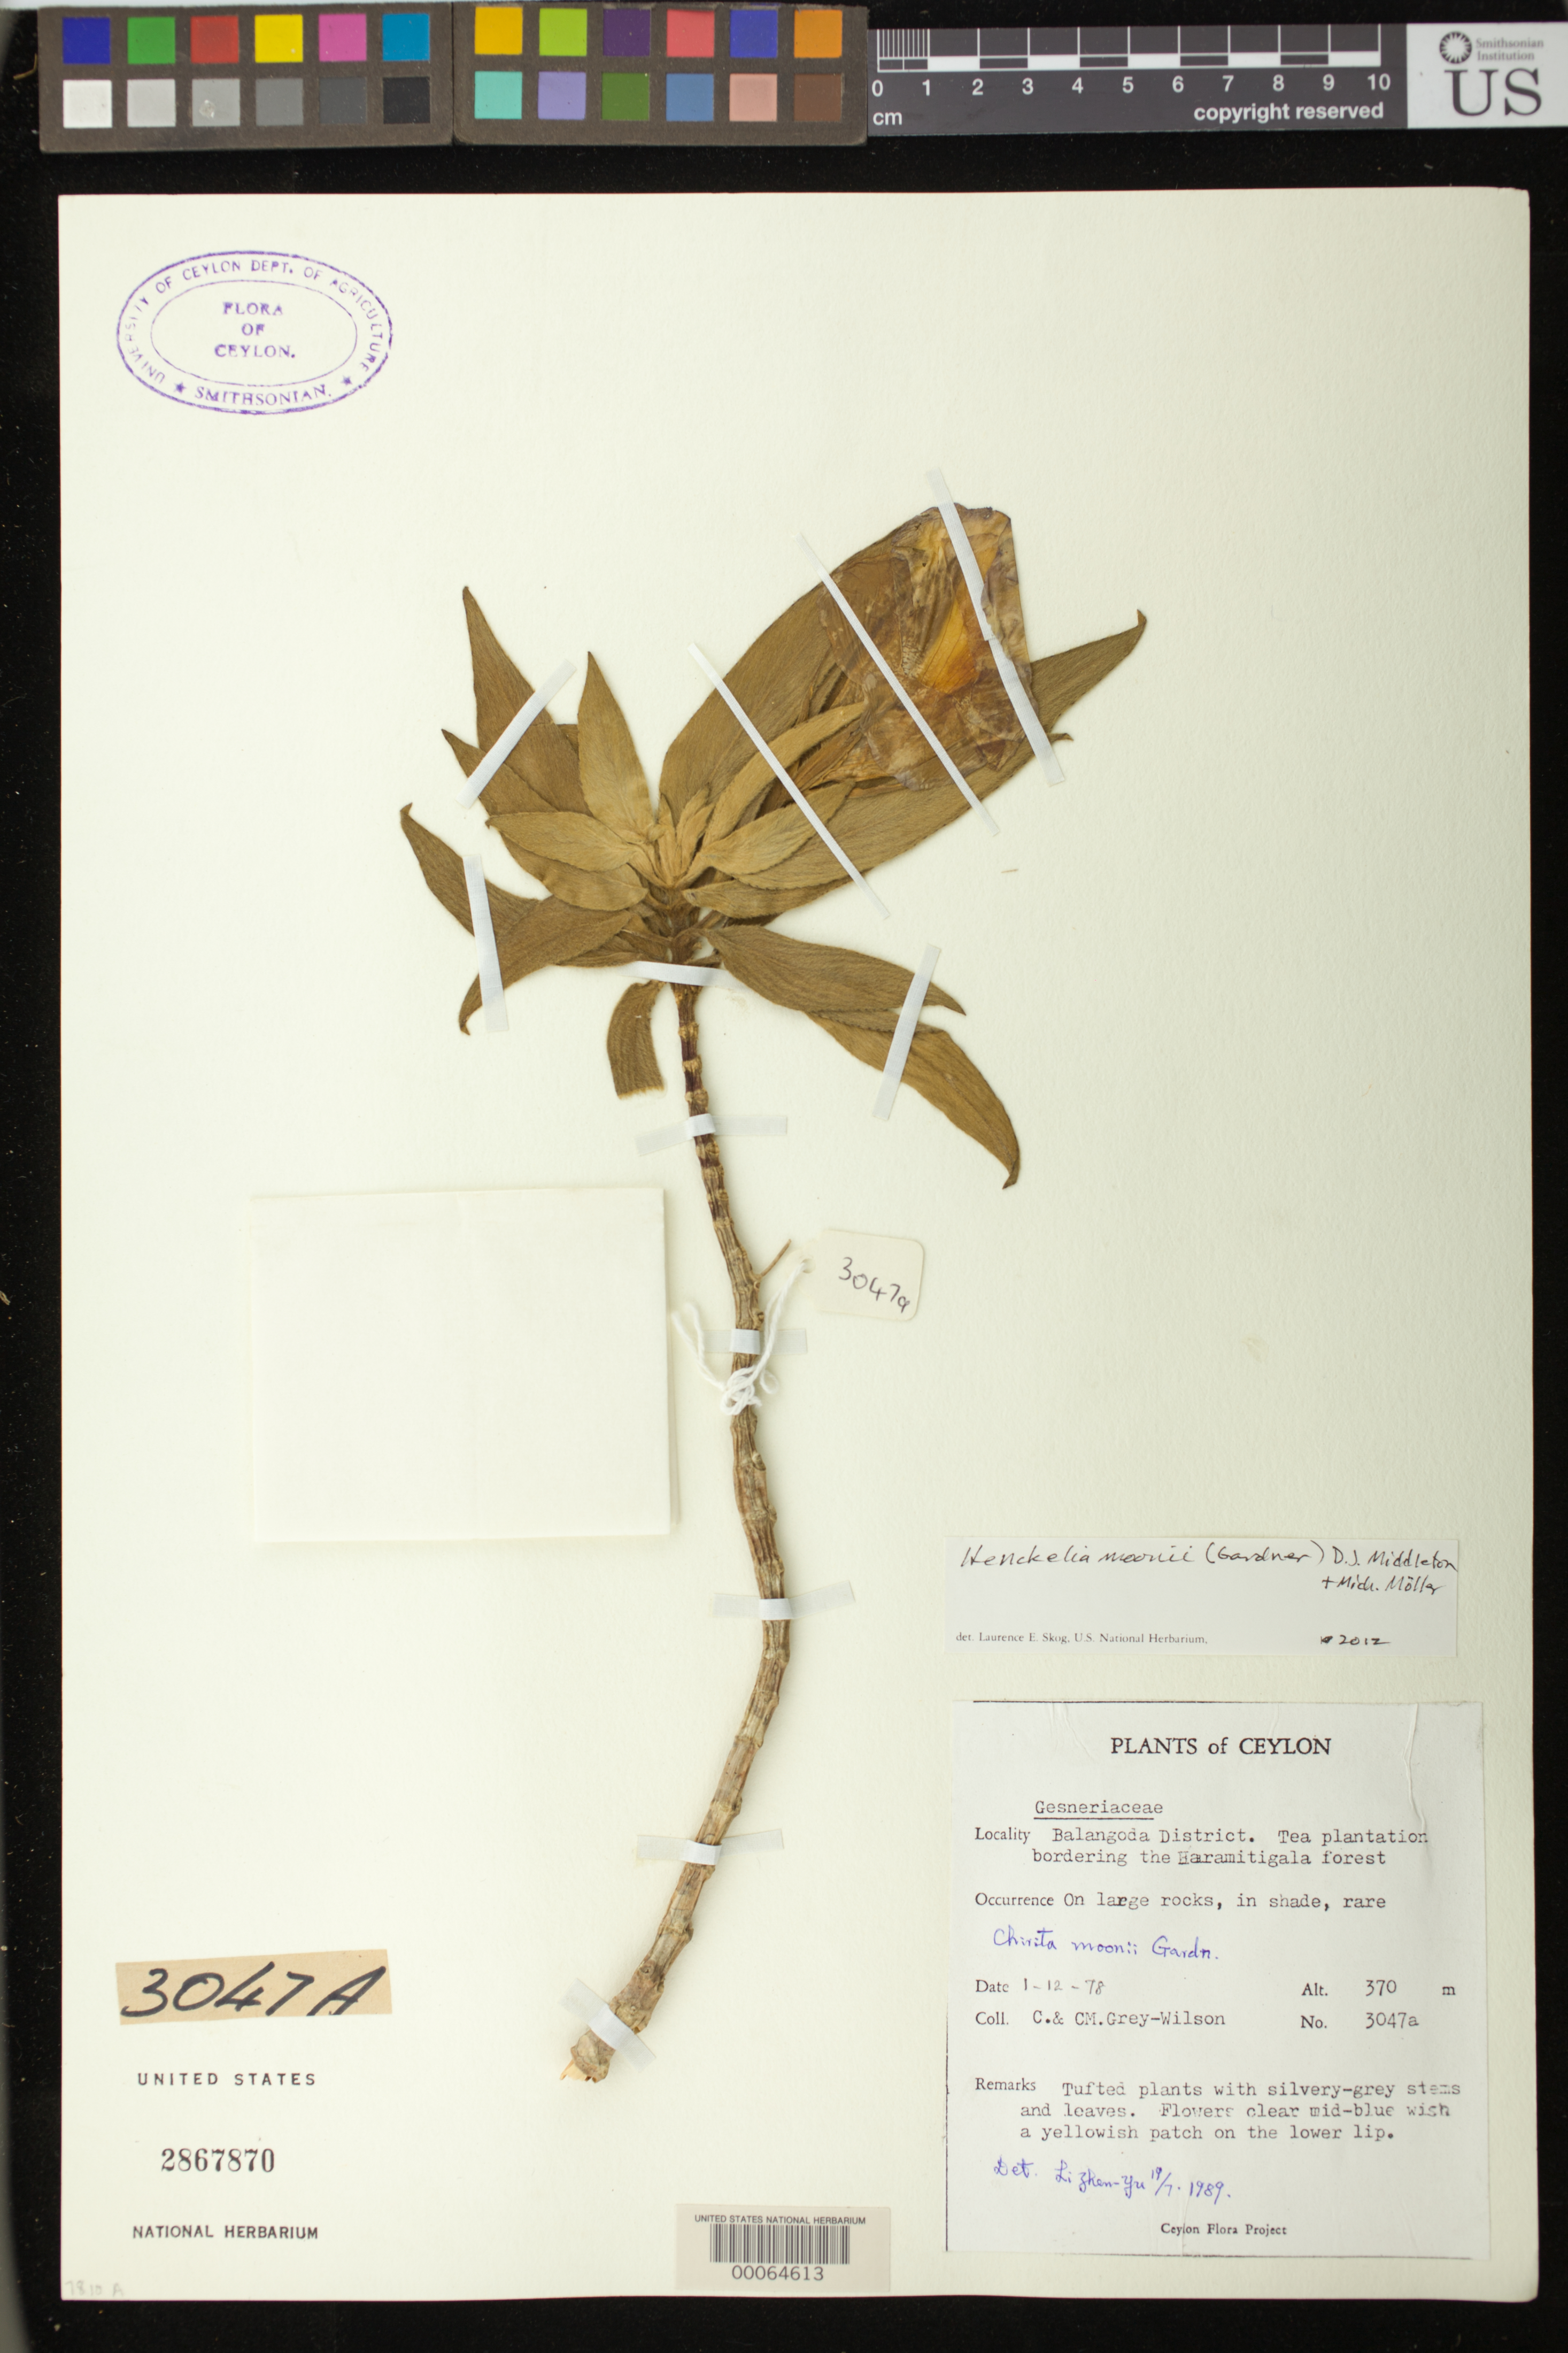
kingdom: Plantae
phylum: Tracheophyta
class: Magnoliopsida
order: Lamiales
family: Gesneriaceae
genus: Henckelia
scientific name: Henckelia moonii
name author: (Gardner) D.J. Middleton & Mich. Möller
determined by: Skog, Laurence E.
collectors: C. Grey-Wilson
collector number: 3047 A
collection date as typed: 01 Dec 1978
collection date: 1978-12-01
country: Sri Lanka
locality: Balangoda dist, tea plantation bordering the haramitigala forest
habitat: On large rocks, in shade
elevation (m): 370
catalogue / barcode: US 2867870